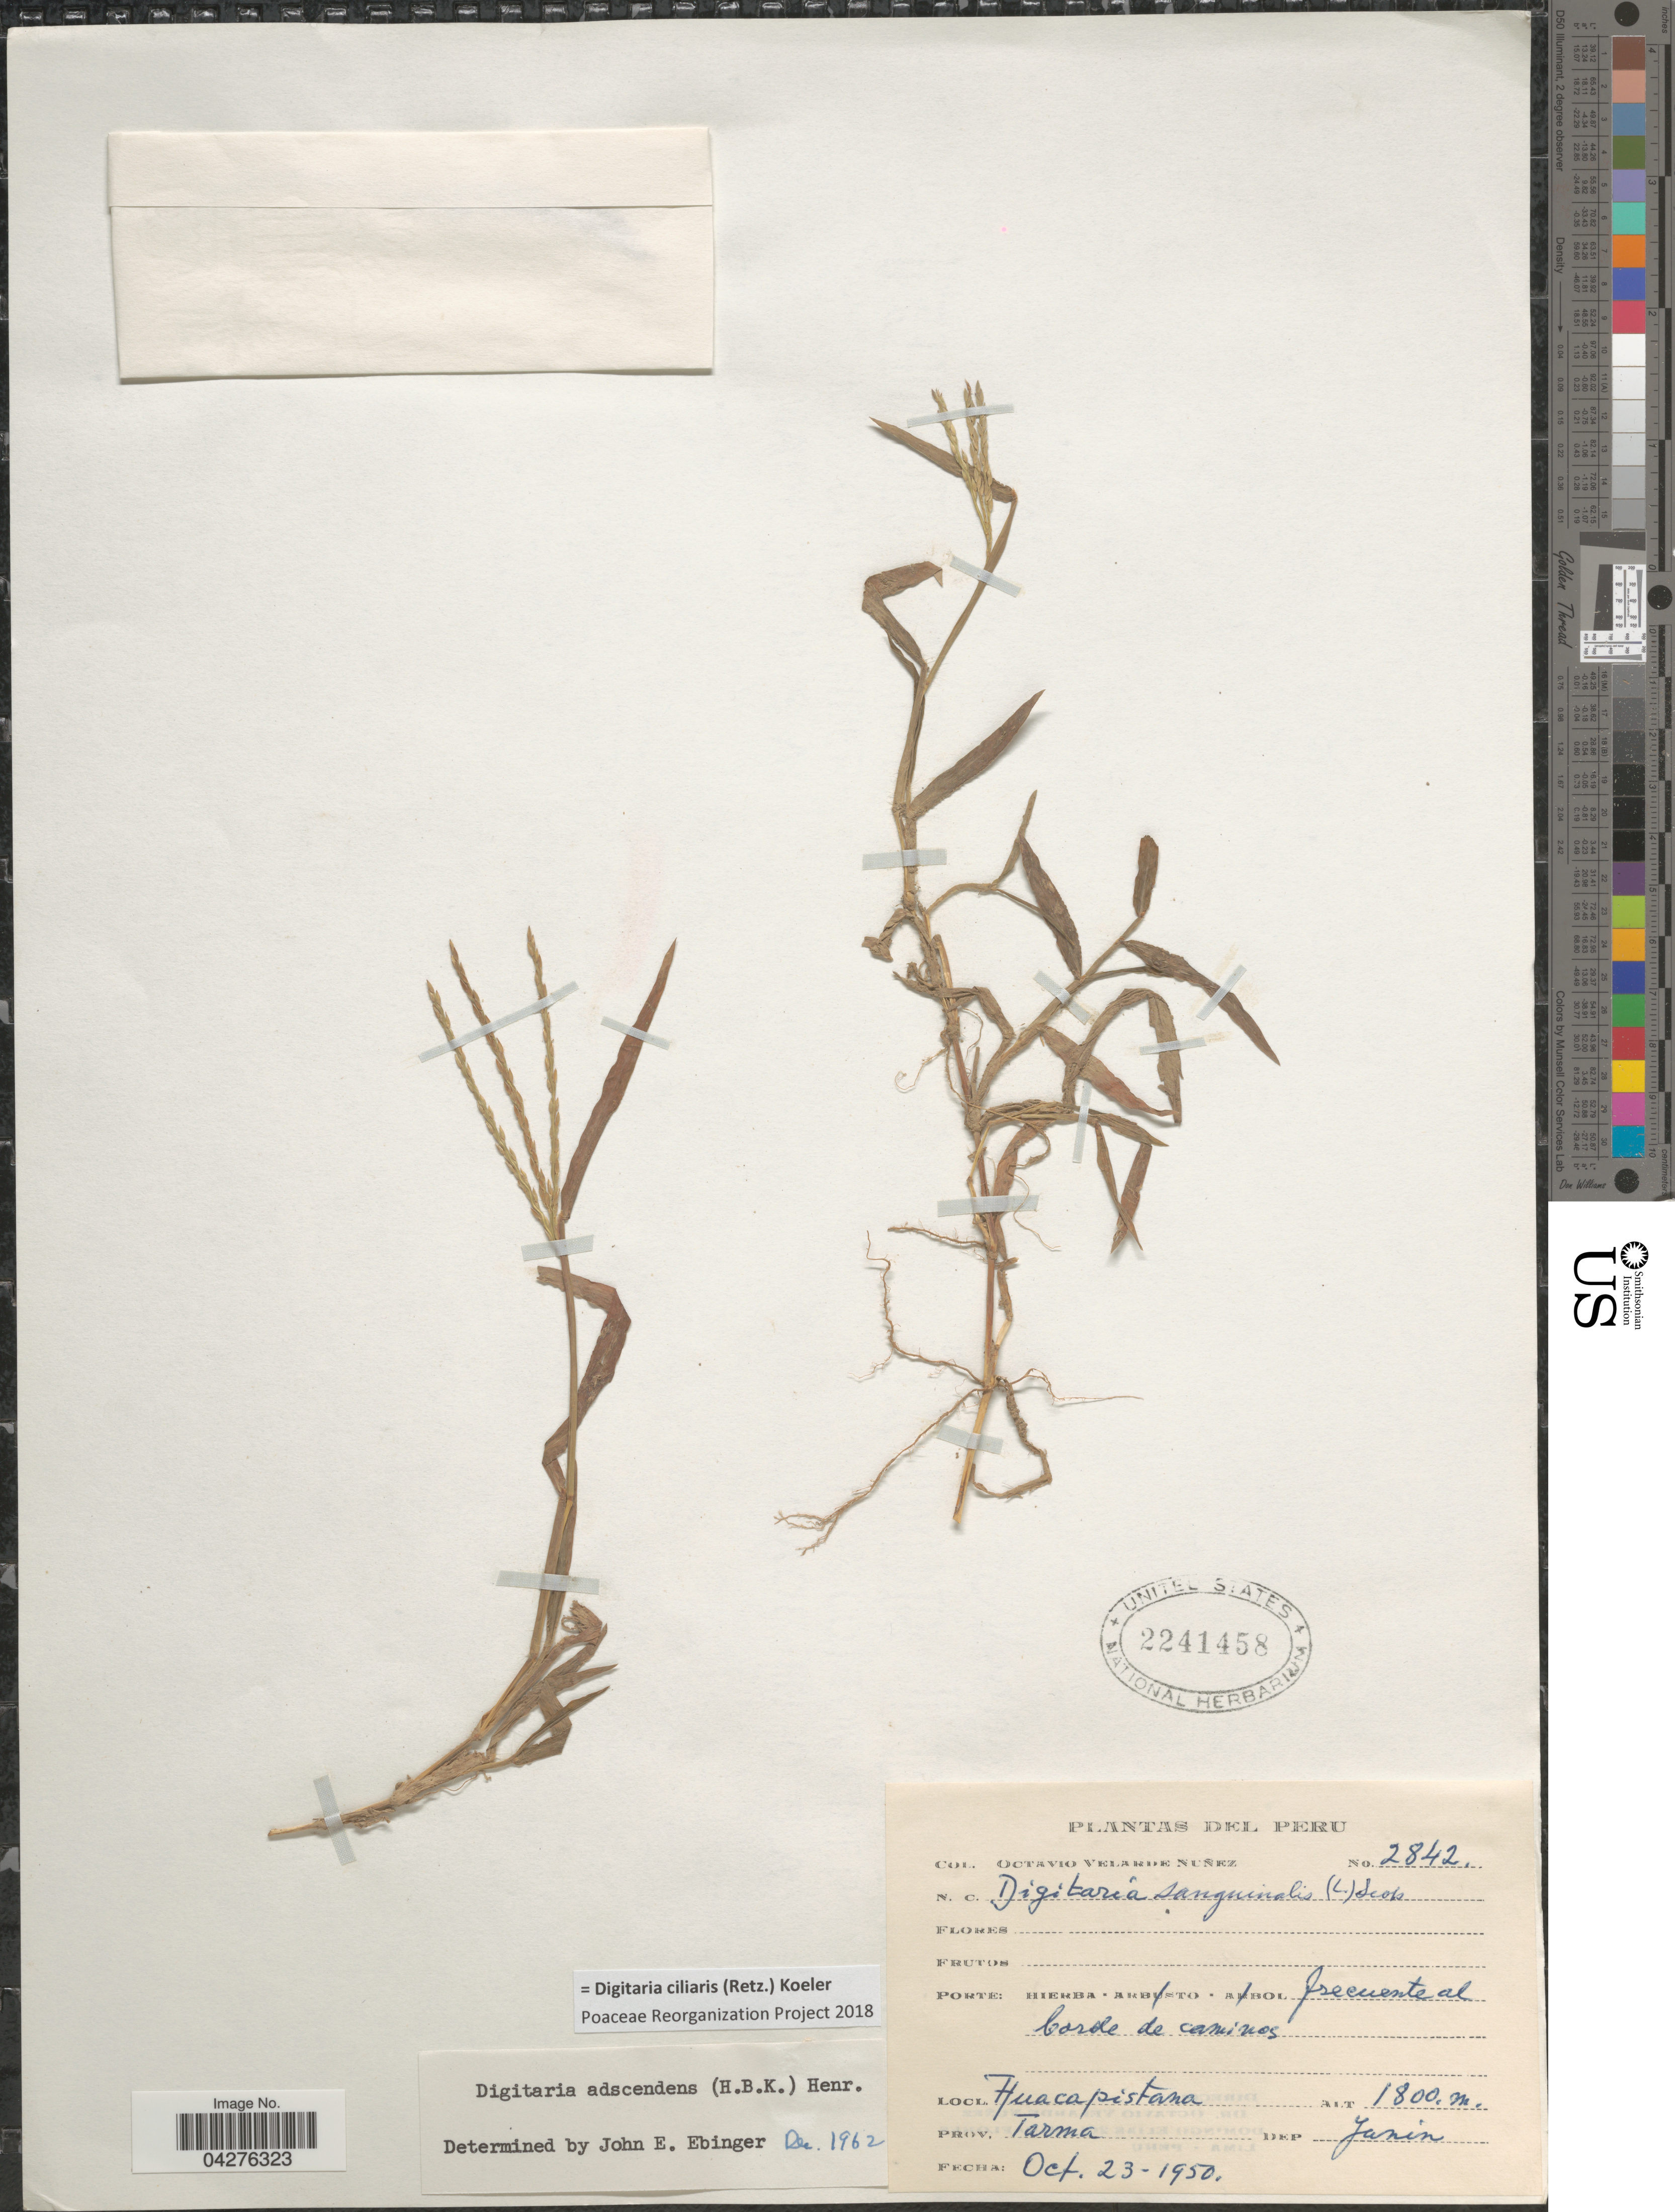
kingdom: Plantae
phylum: Tracheophyta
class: Liliopsida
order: Poales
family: Poaceae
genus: Digitaria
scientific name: Digitaria ciliaris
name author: (Retz.) Koeler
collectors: O. Velarde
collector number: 2842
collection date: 1950-10-23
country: Peru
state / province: Junín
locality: Al borde de caminos. Huacapistana. Prov. Tarma. Dep. Junin.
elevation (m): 1800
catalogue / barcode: US 2241458